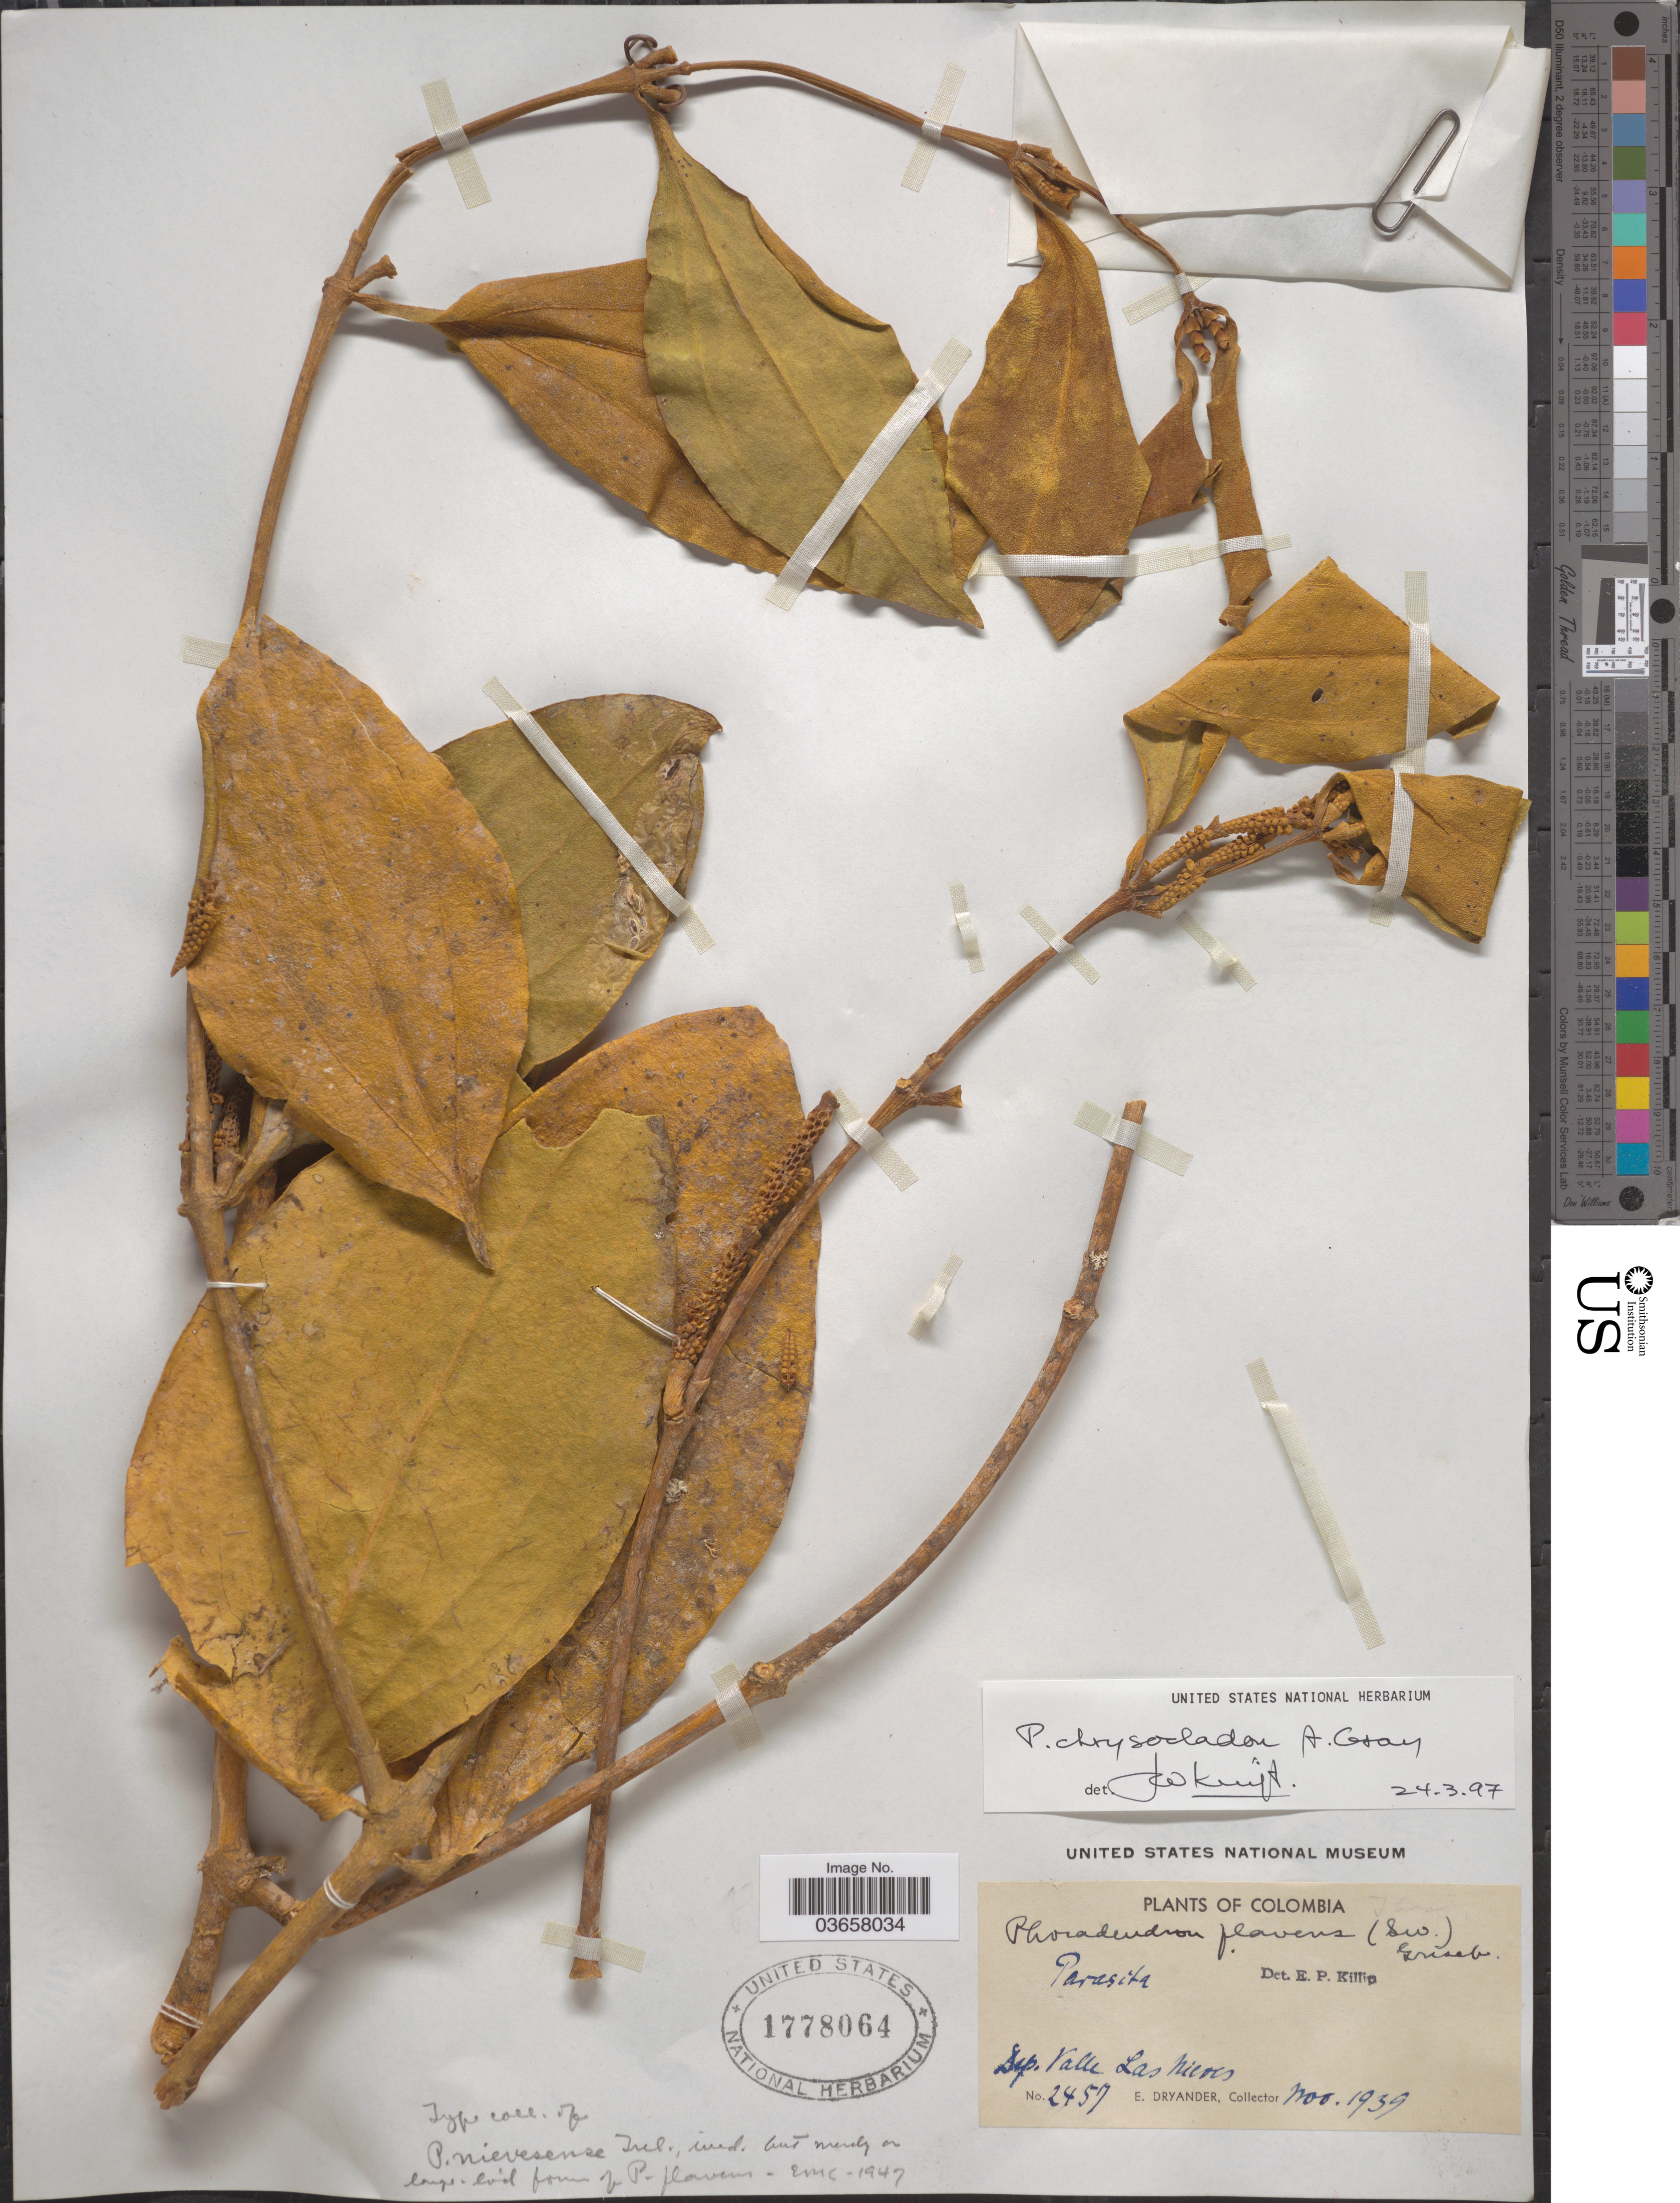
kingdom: Plantae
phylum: Tracheophyta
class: Magnoliopsida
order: Santalales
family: Viscaceae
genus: Phoradendron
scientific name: Phoradendron chrysocladon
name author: A. Gray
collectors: E. Dryander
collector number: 2457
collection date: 1939-11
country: Colombia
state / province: Valle del Cauca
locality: Dep. Valle. Las Nieves.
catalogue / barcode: US 1778064